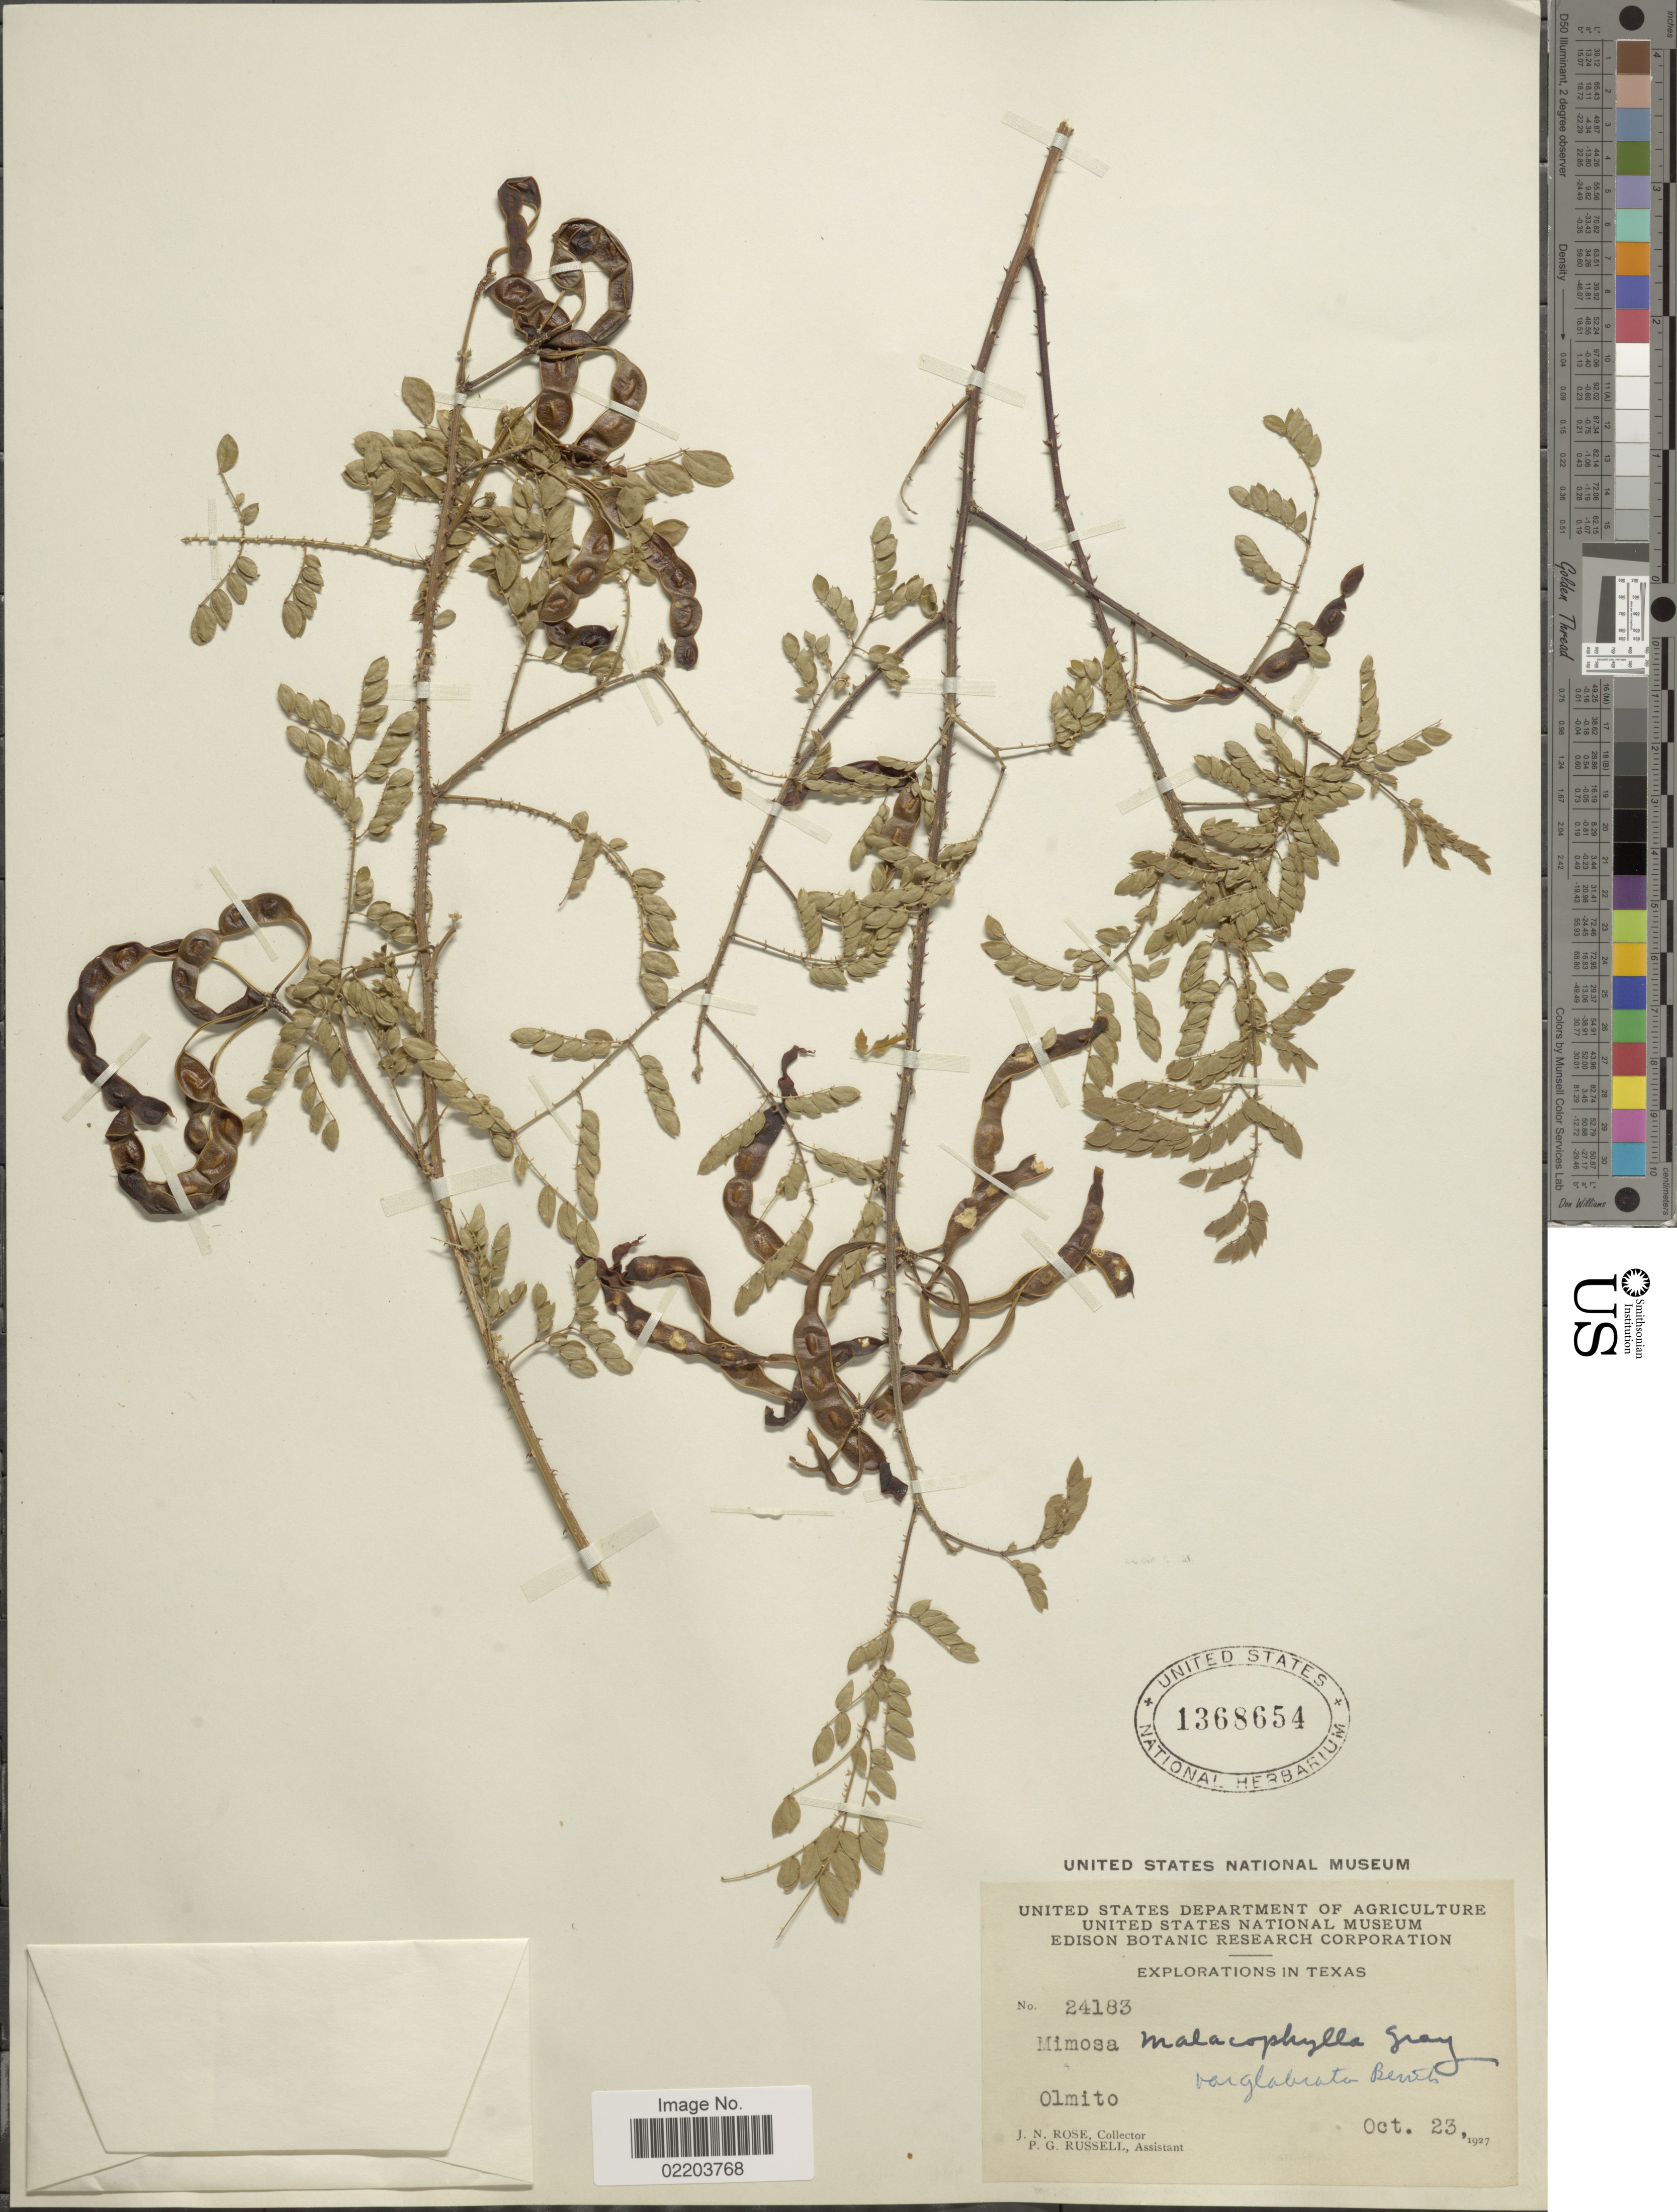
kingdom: Plantae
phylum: Tracheophyta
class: Magnoliopsida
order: Fabales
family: Fabaceae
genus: Mimosa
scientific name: Mimosa malacophylla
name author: A. Gray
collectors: J. N. Rose & P. G. Russell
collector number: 24183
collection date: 1927-10-23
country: United States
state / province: Texas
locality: Olmito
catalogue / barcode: US 1368654